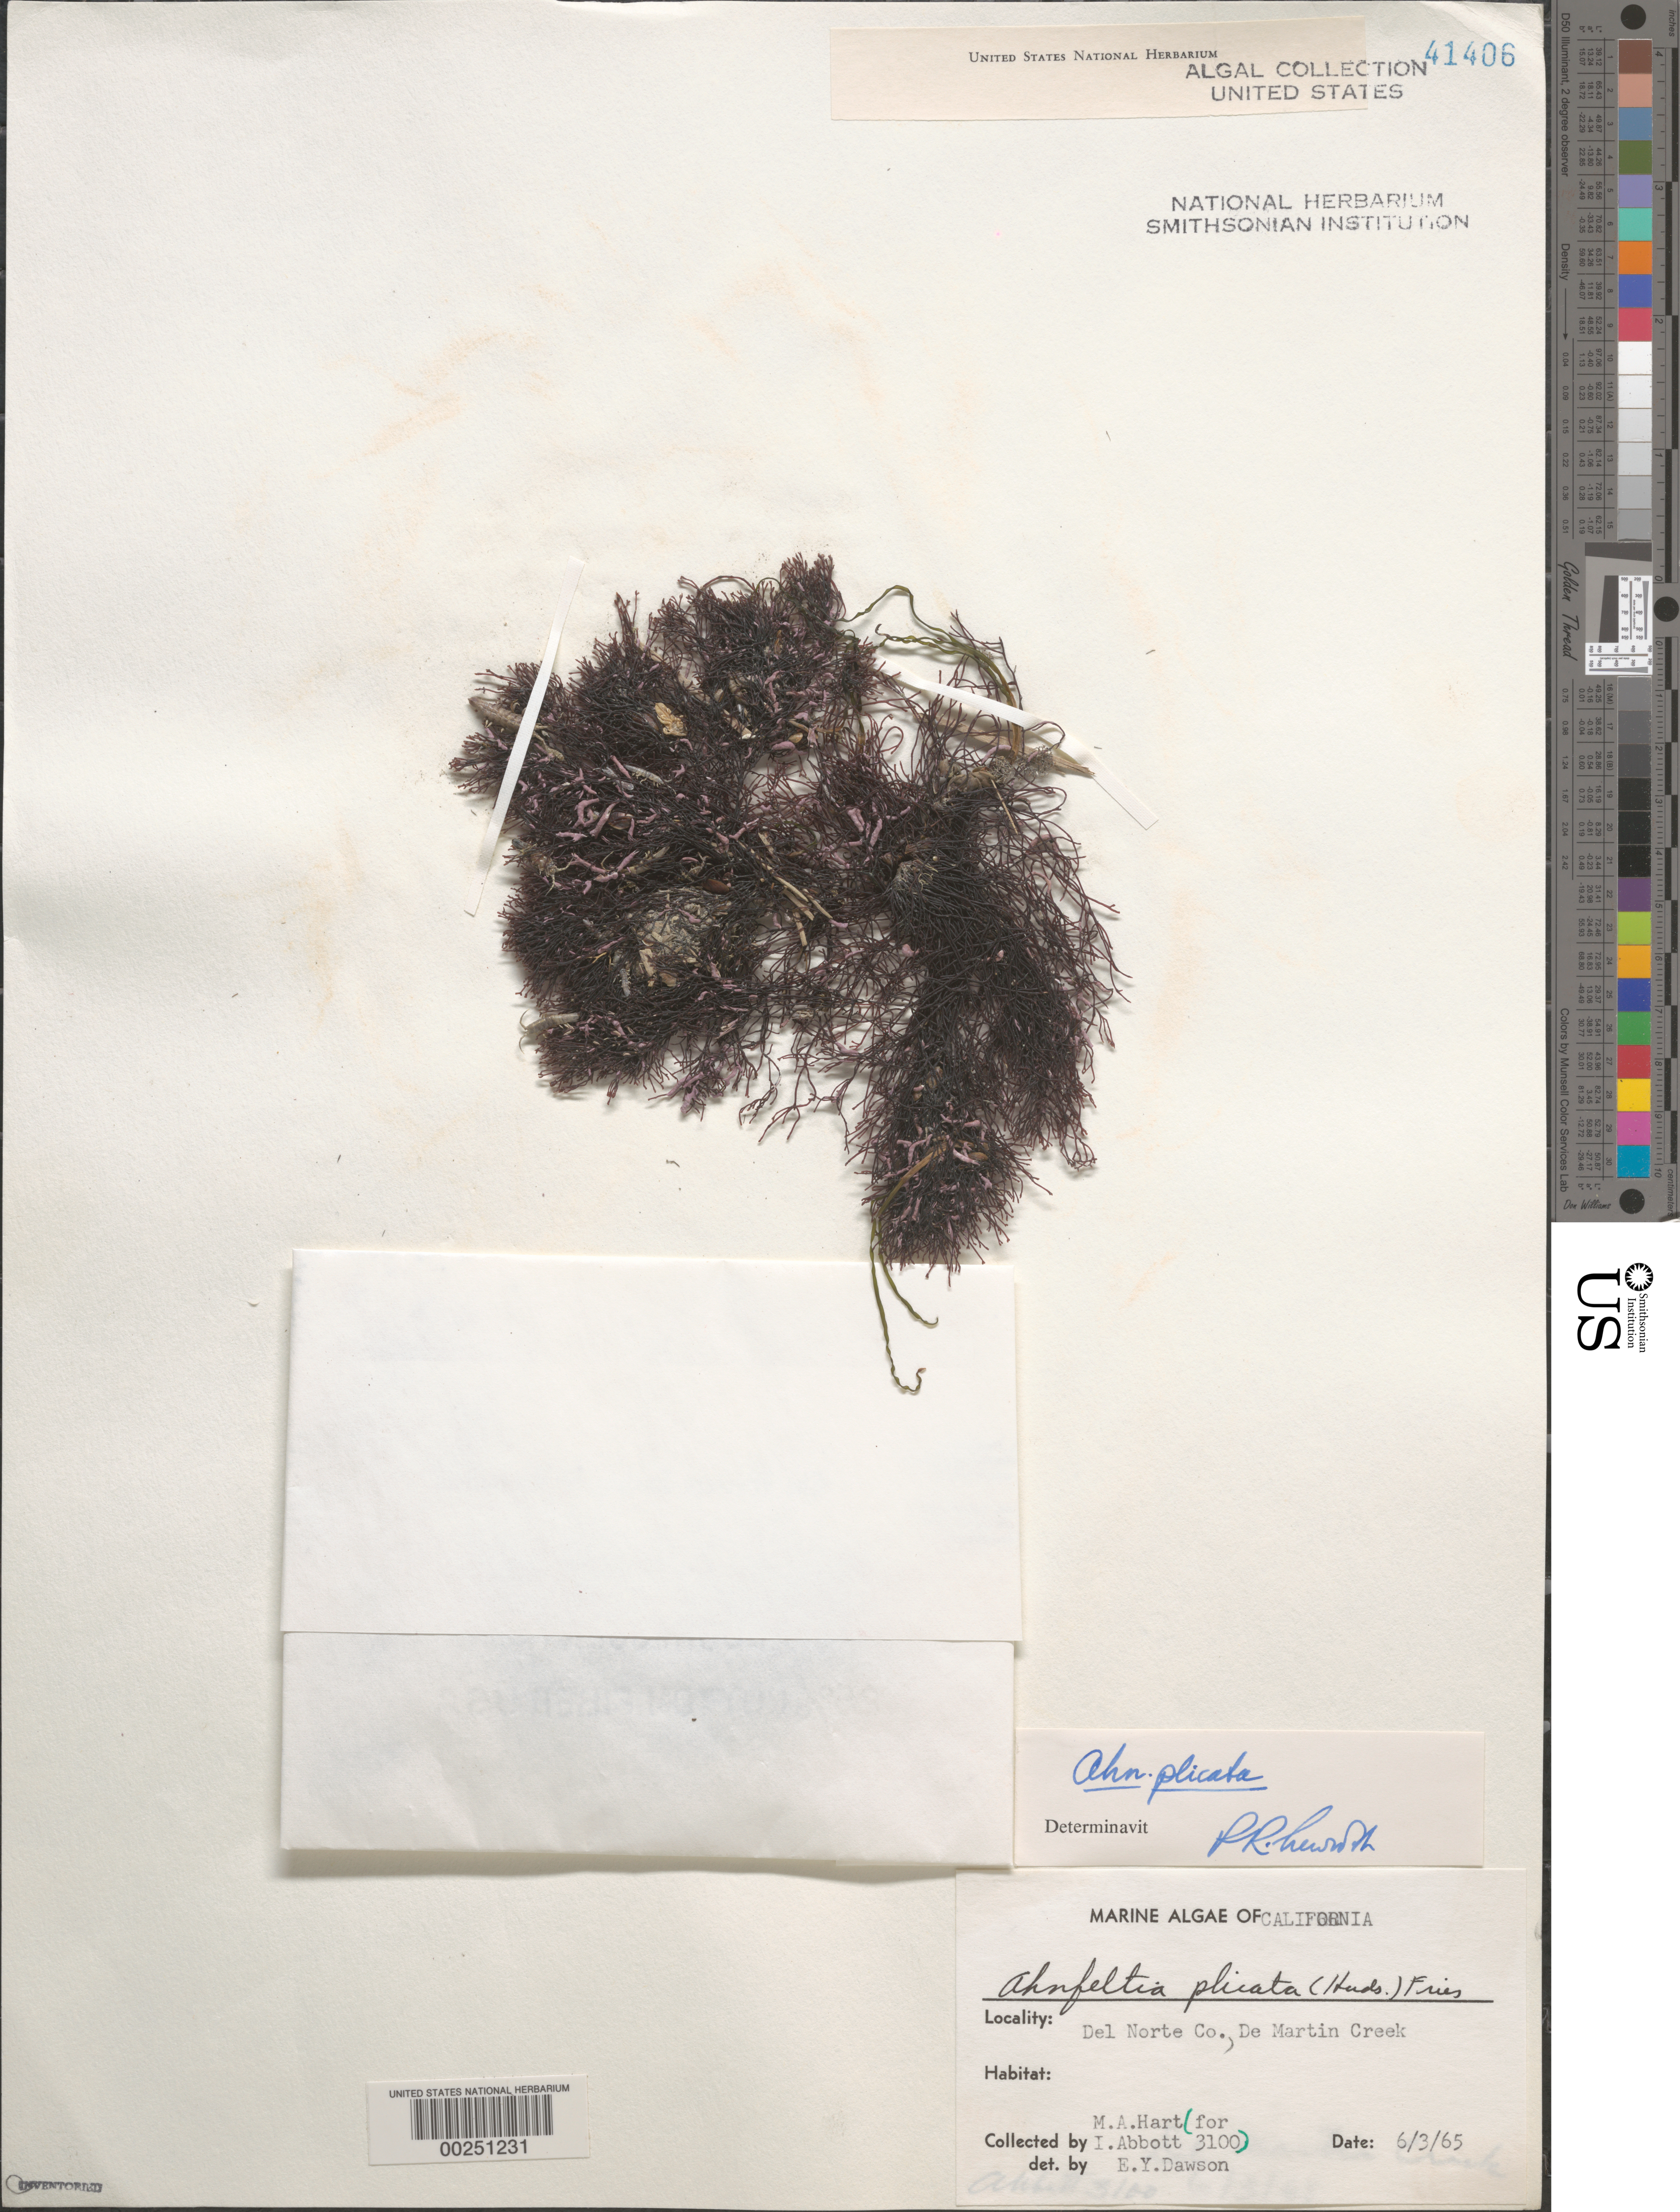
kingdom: Plantae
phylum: Rhodophyta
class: Florideophyceae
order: Ahnfeltiales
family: Ahnfeltiaceae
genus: Ahnfeltia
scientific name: Ahnfeltia plicata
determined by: Newroth, P. R.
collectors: M. A. Hart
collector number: IAA 3100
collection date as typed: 03 Jun 1965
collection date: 1965-06-03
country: United States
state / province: California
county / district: Del Norte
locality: DeMartin Creek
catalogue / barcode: US 41406